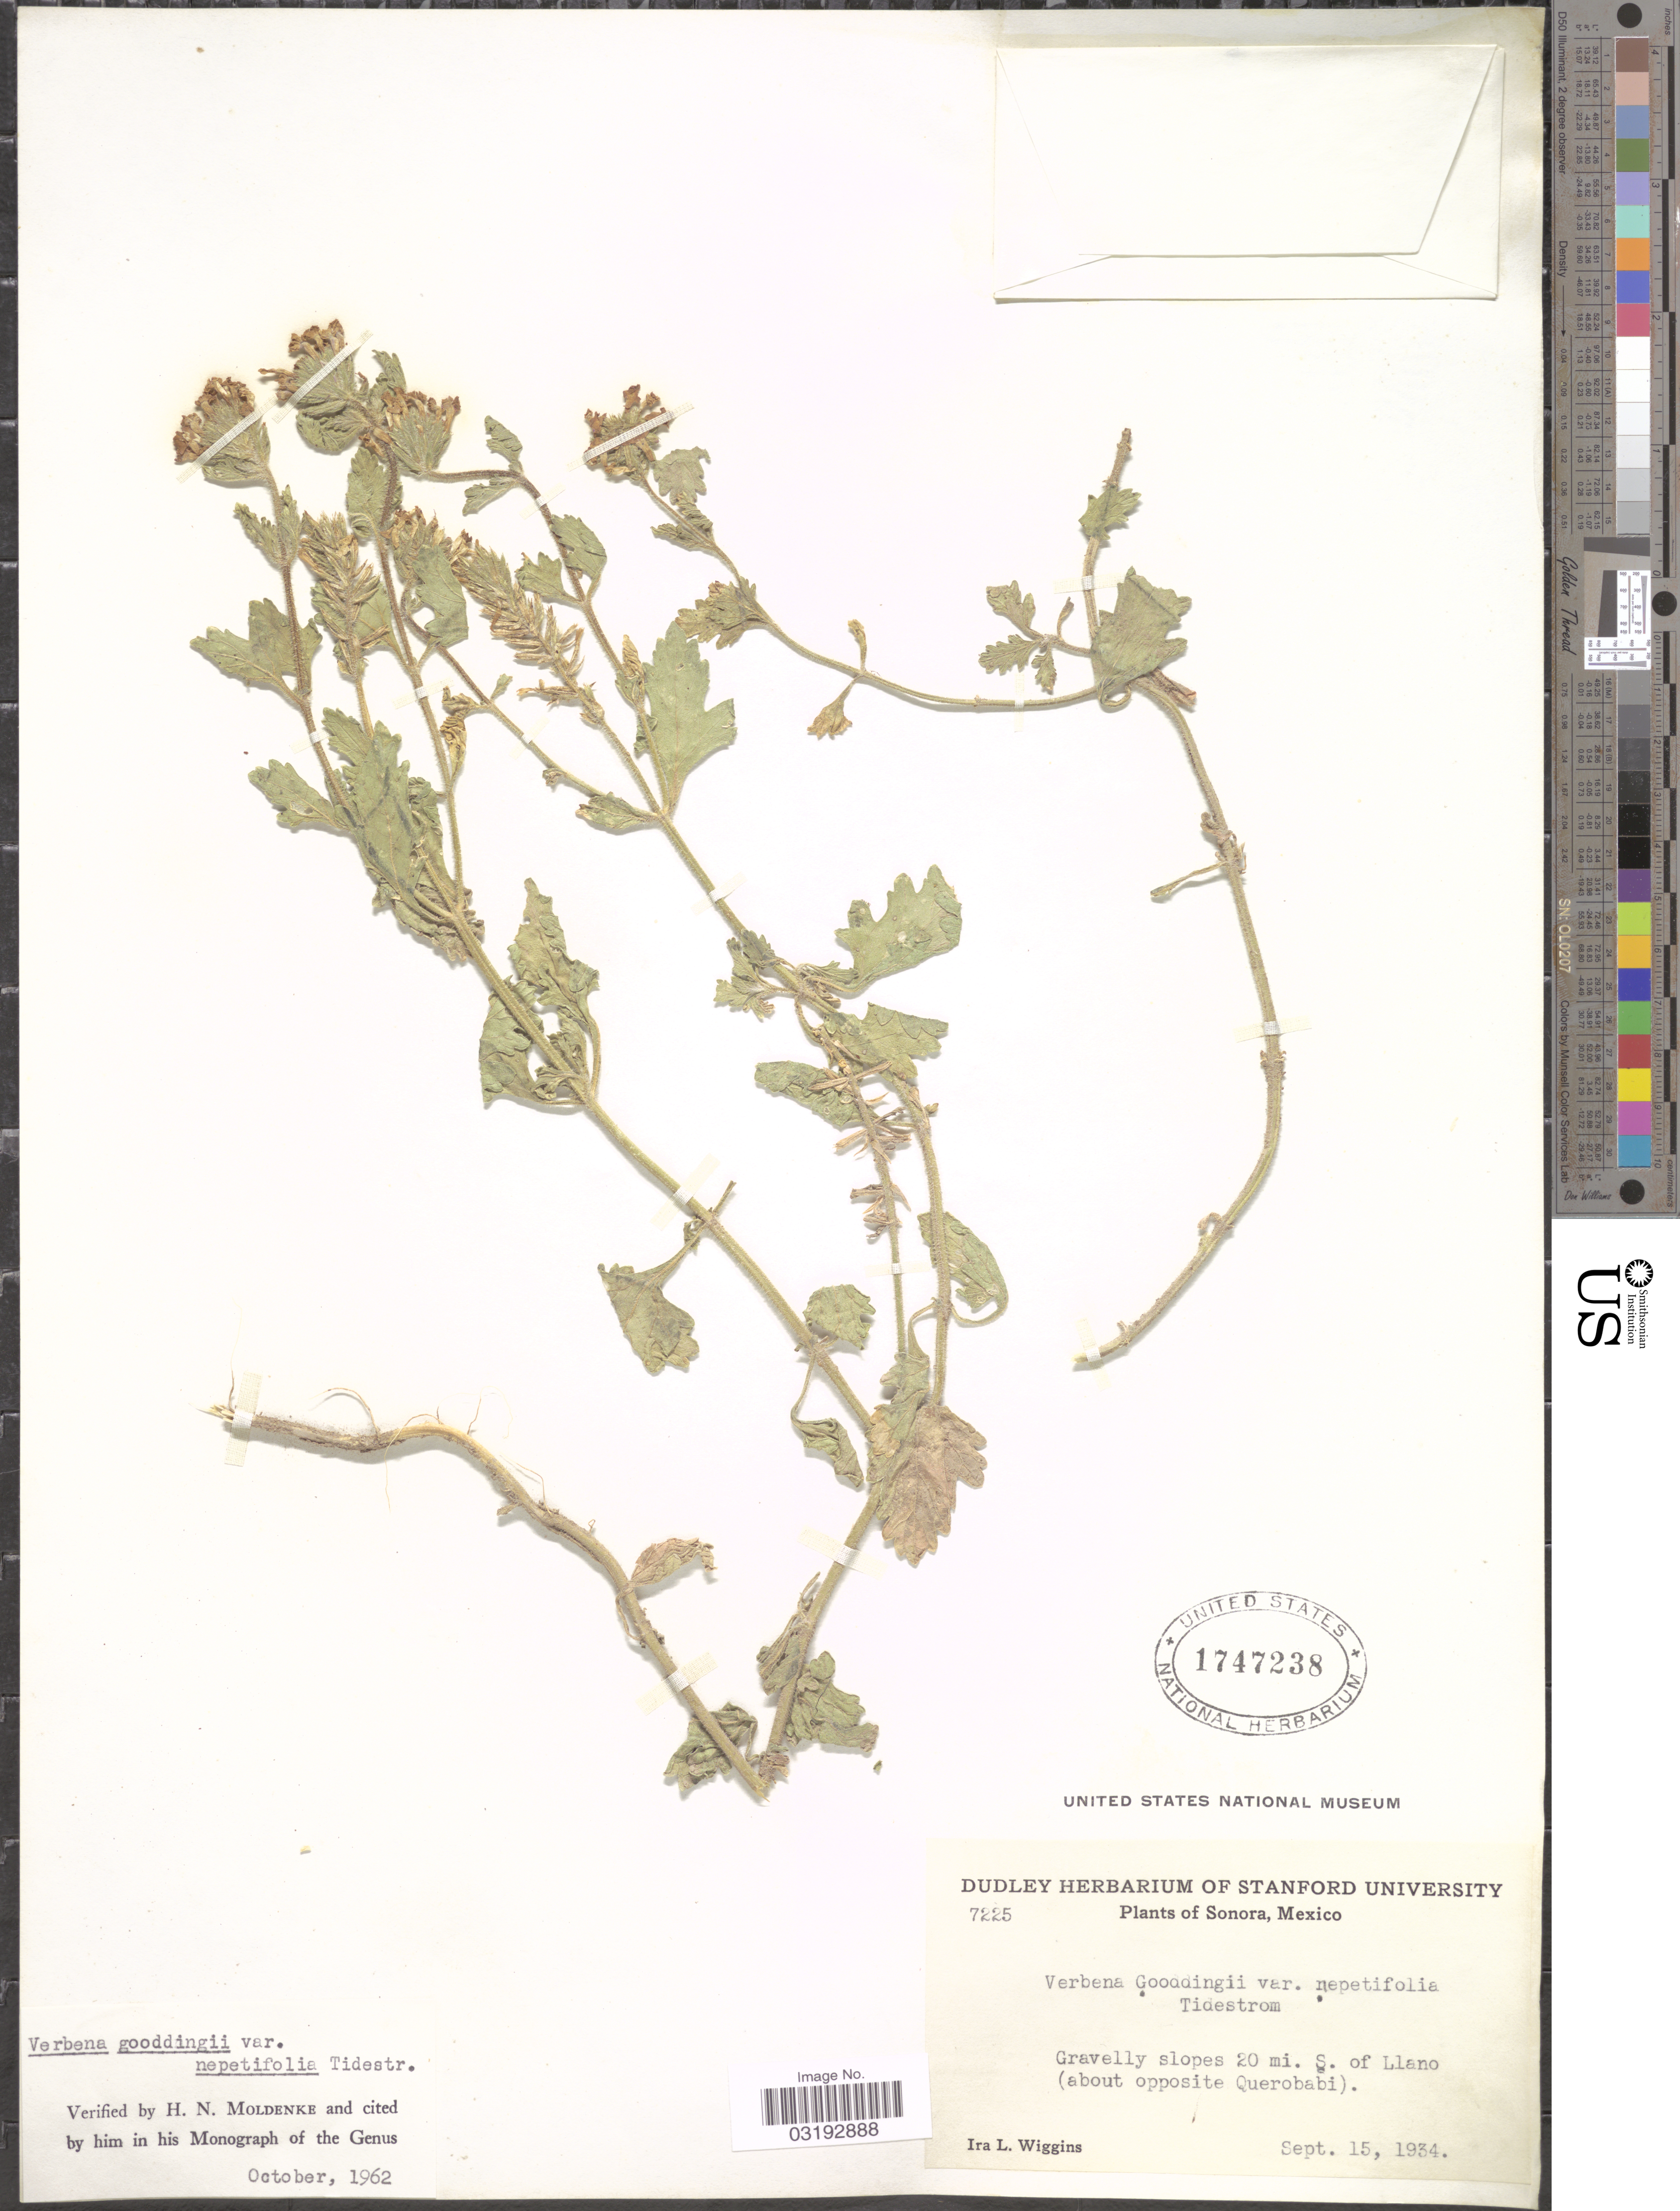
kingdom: Plantae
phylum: Tracheophyta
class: Magnoliopsida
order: Lamiales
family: Verbenaceae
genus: Verbena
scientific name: Verbena gooddingii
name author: Briq.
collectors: I. L. Wiggins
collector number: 7225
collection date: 1934-09-15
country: Mexico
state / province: Sonora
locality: Gravelly slopes 20 mi. S. of Llano (about opposite Querobabi).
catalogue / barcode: US 1747238